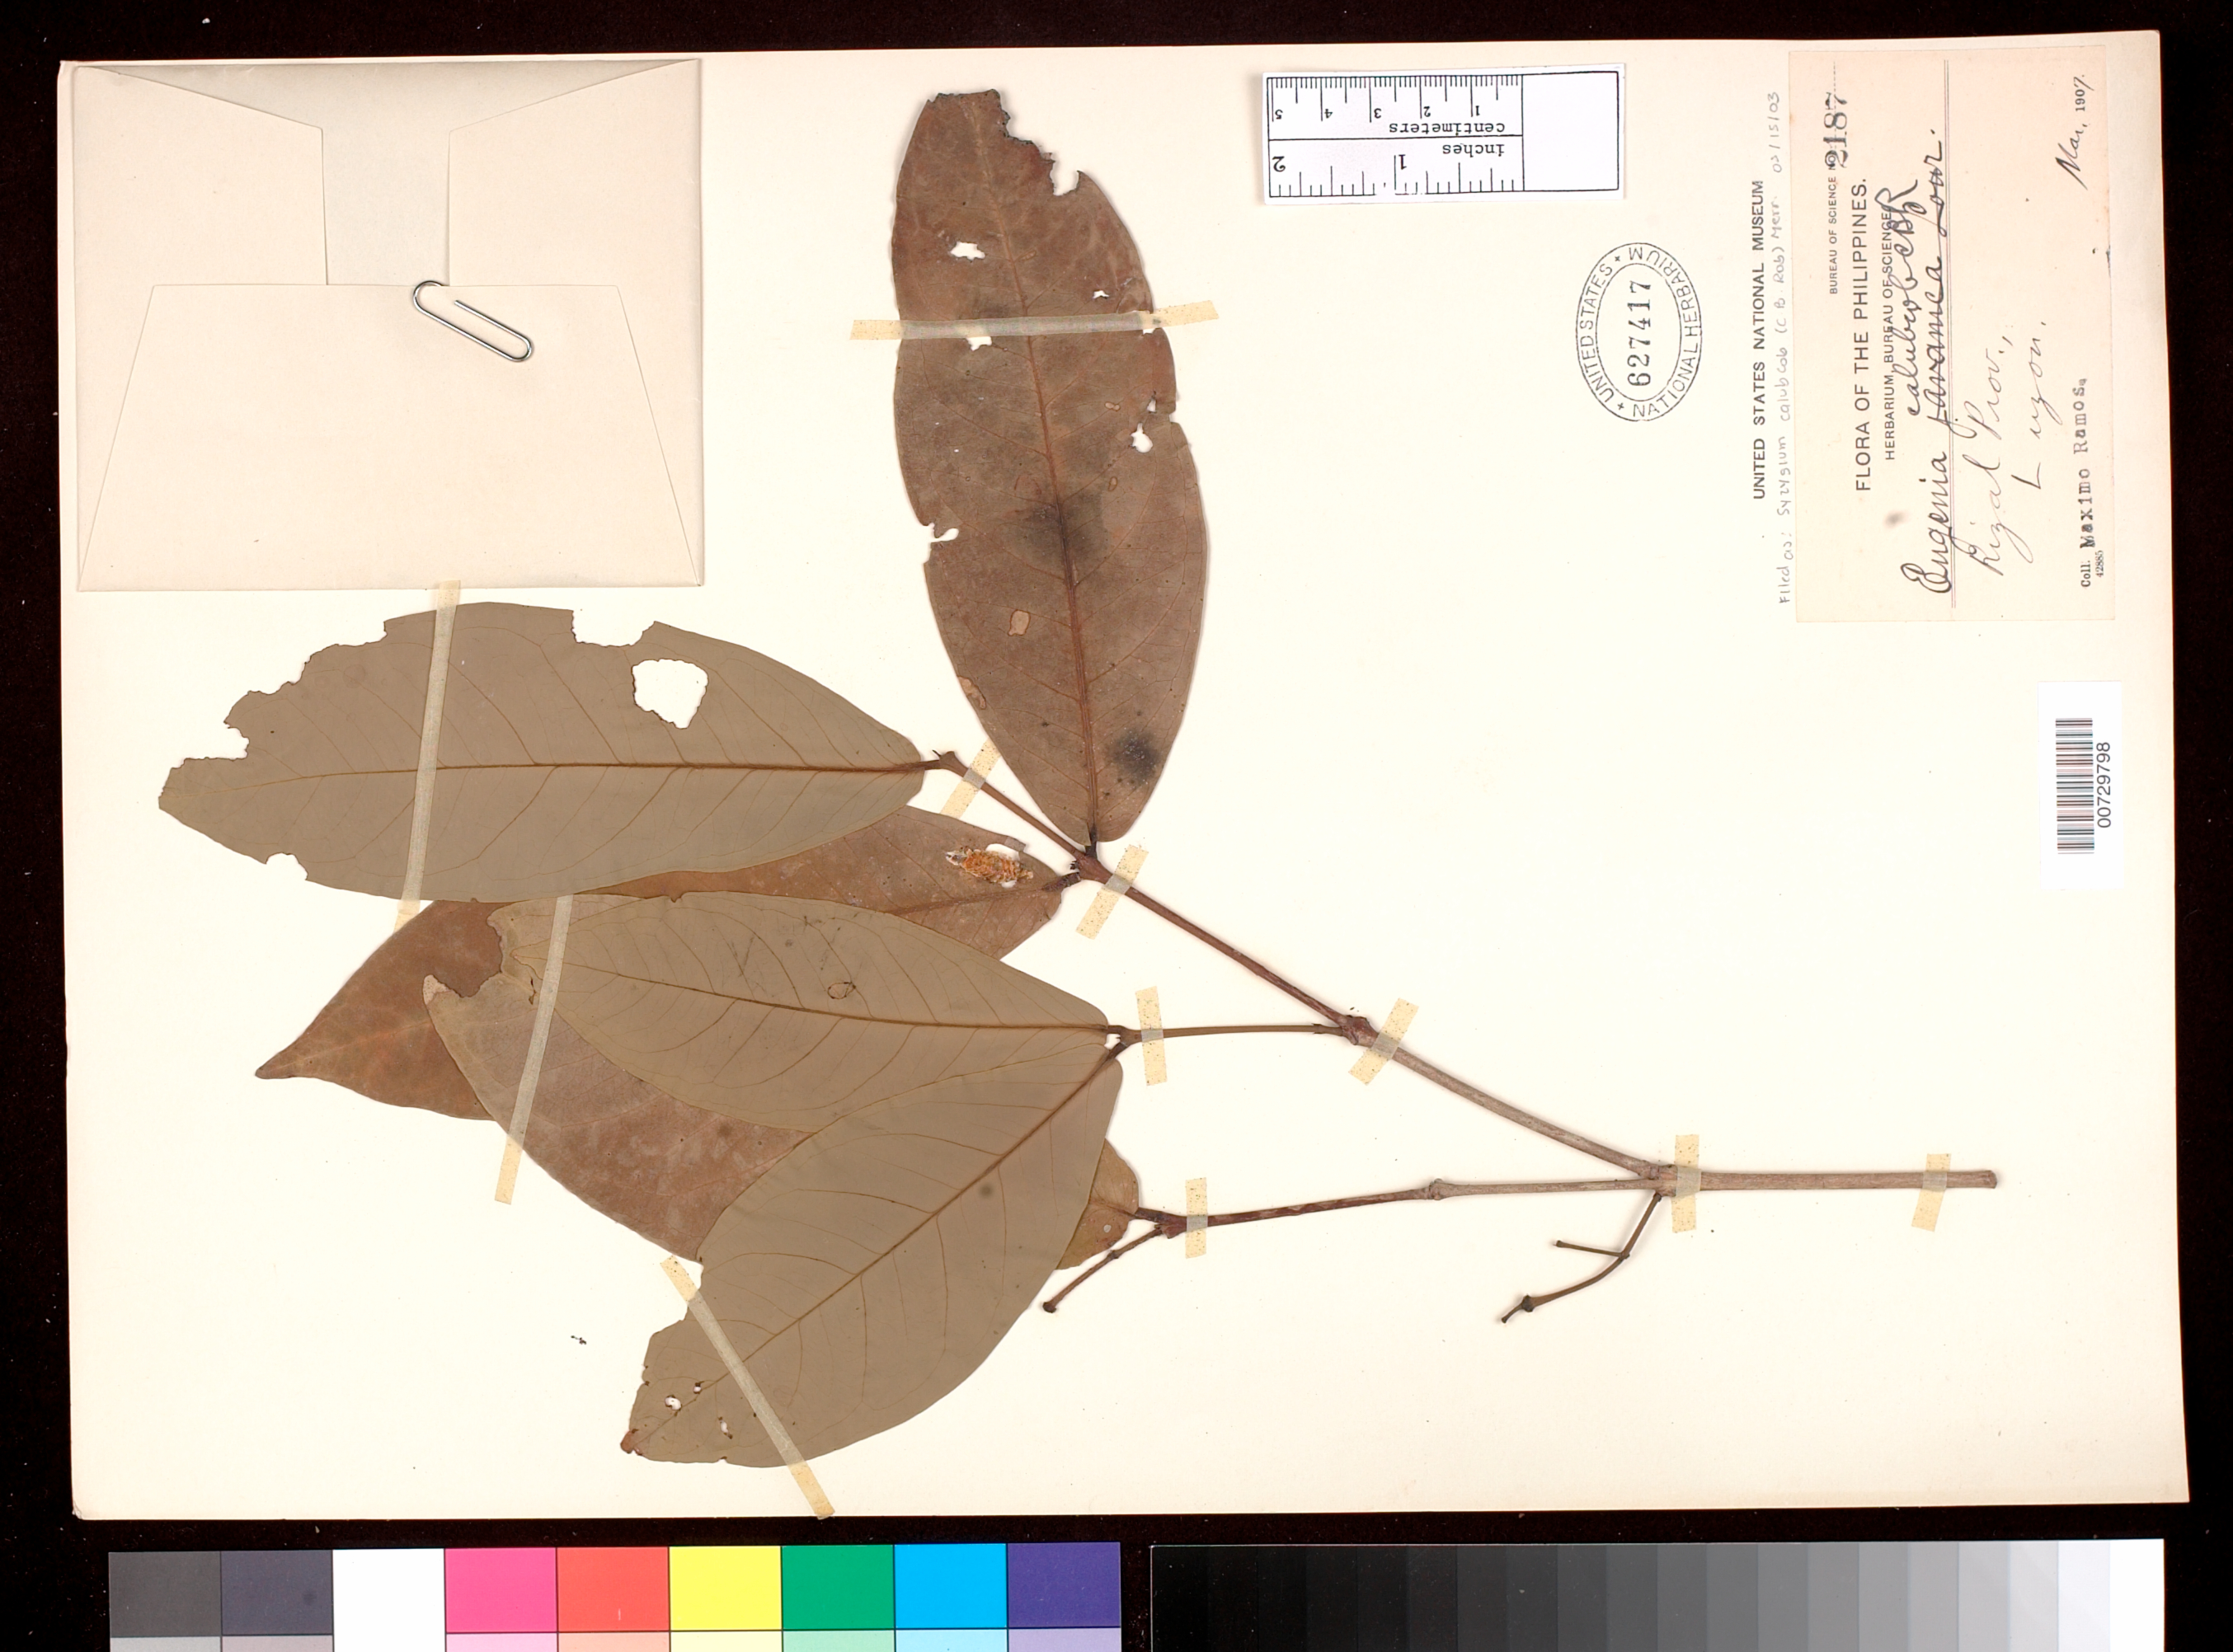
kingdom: Plantae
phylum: Tracheophyta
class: Magnoliopsida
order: Myrtales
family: Myrtaceae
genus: Syzygium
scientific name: Syzygium calubcob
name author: (C.B. Rob.) Merr.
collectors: M. Ramos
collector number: Bur. Sci. 2187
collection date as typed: May 1907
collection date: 1907-05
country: Philippines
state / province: Calabarzon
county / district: Rizal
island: Luzon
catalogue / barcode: US 627417